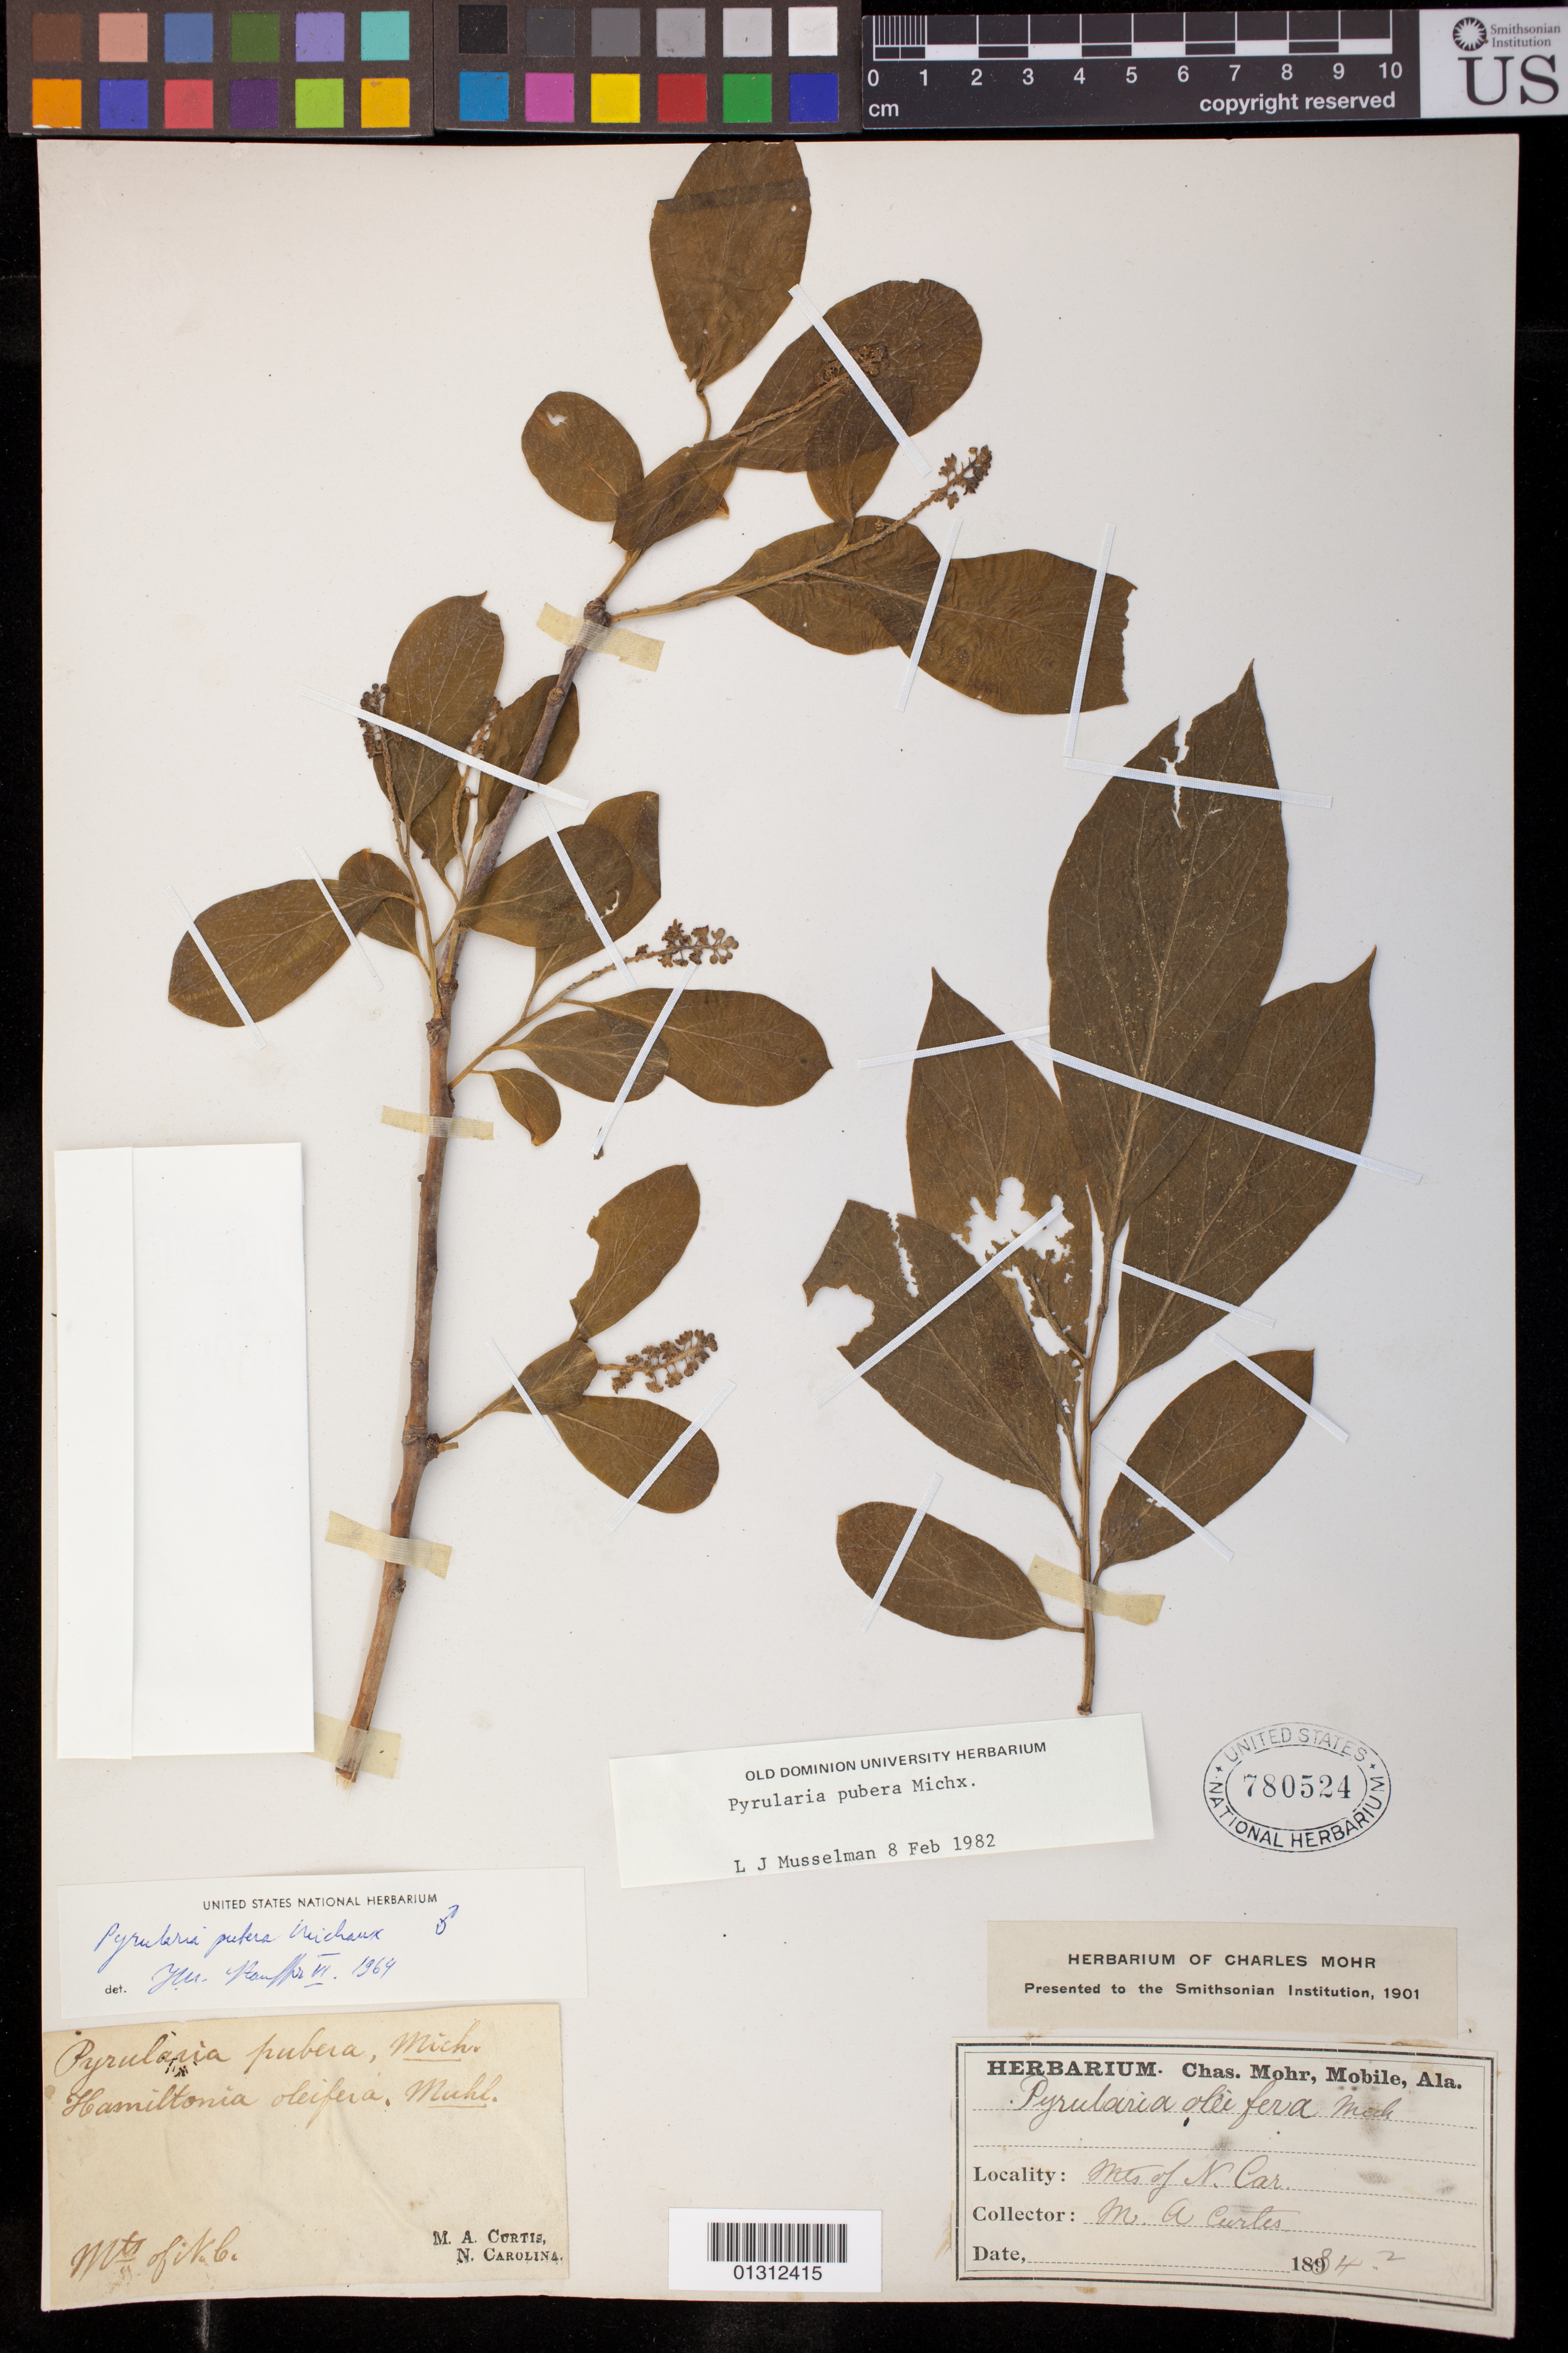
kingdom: Plantae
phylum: Tracheophyta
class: Magnoliopsida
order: Santalales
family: Cervantesiaceae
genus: Pyrularia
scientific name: Pyrularia pubera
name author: Michx.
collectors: M. A. Curtis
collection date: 1884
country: United States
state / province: North Carolina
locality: Mts of N.C.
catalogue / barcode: US 780524